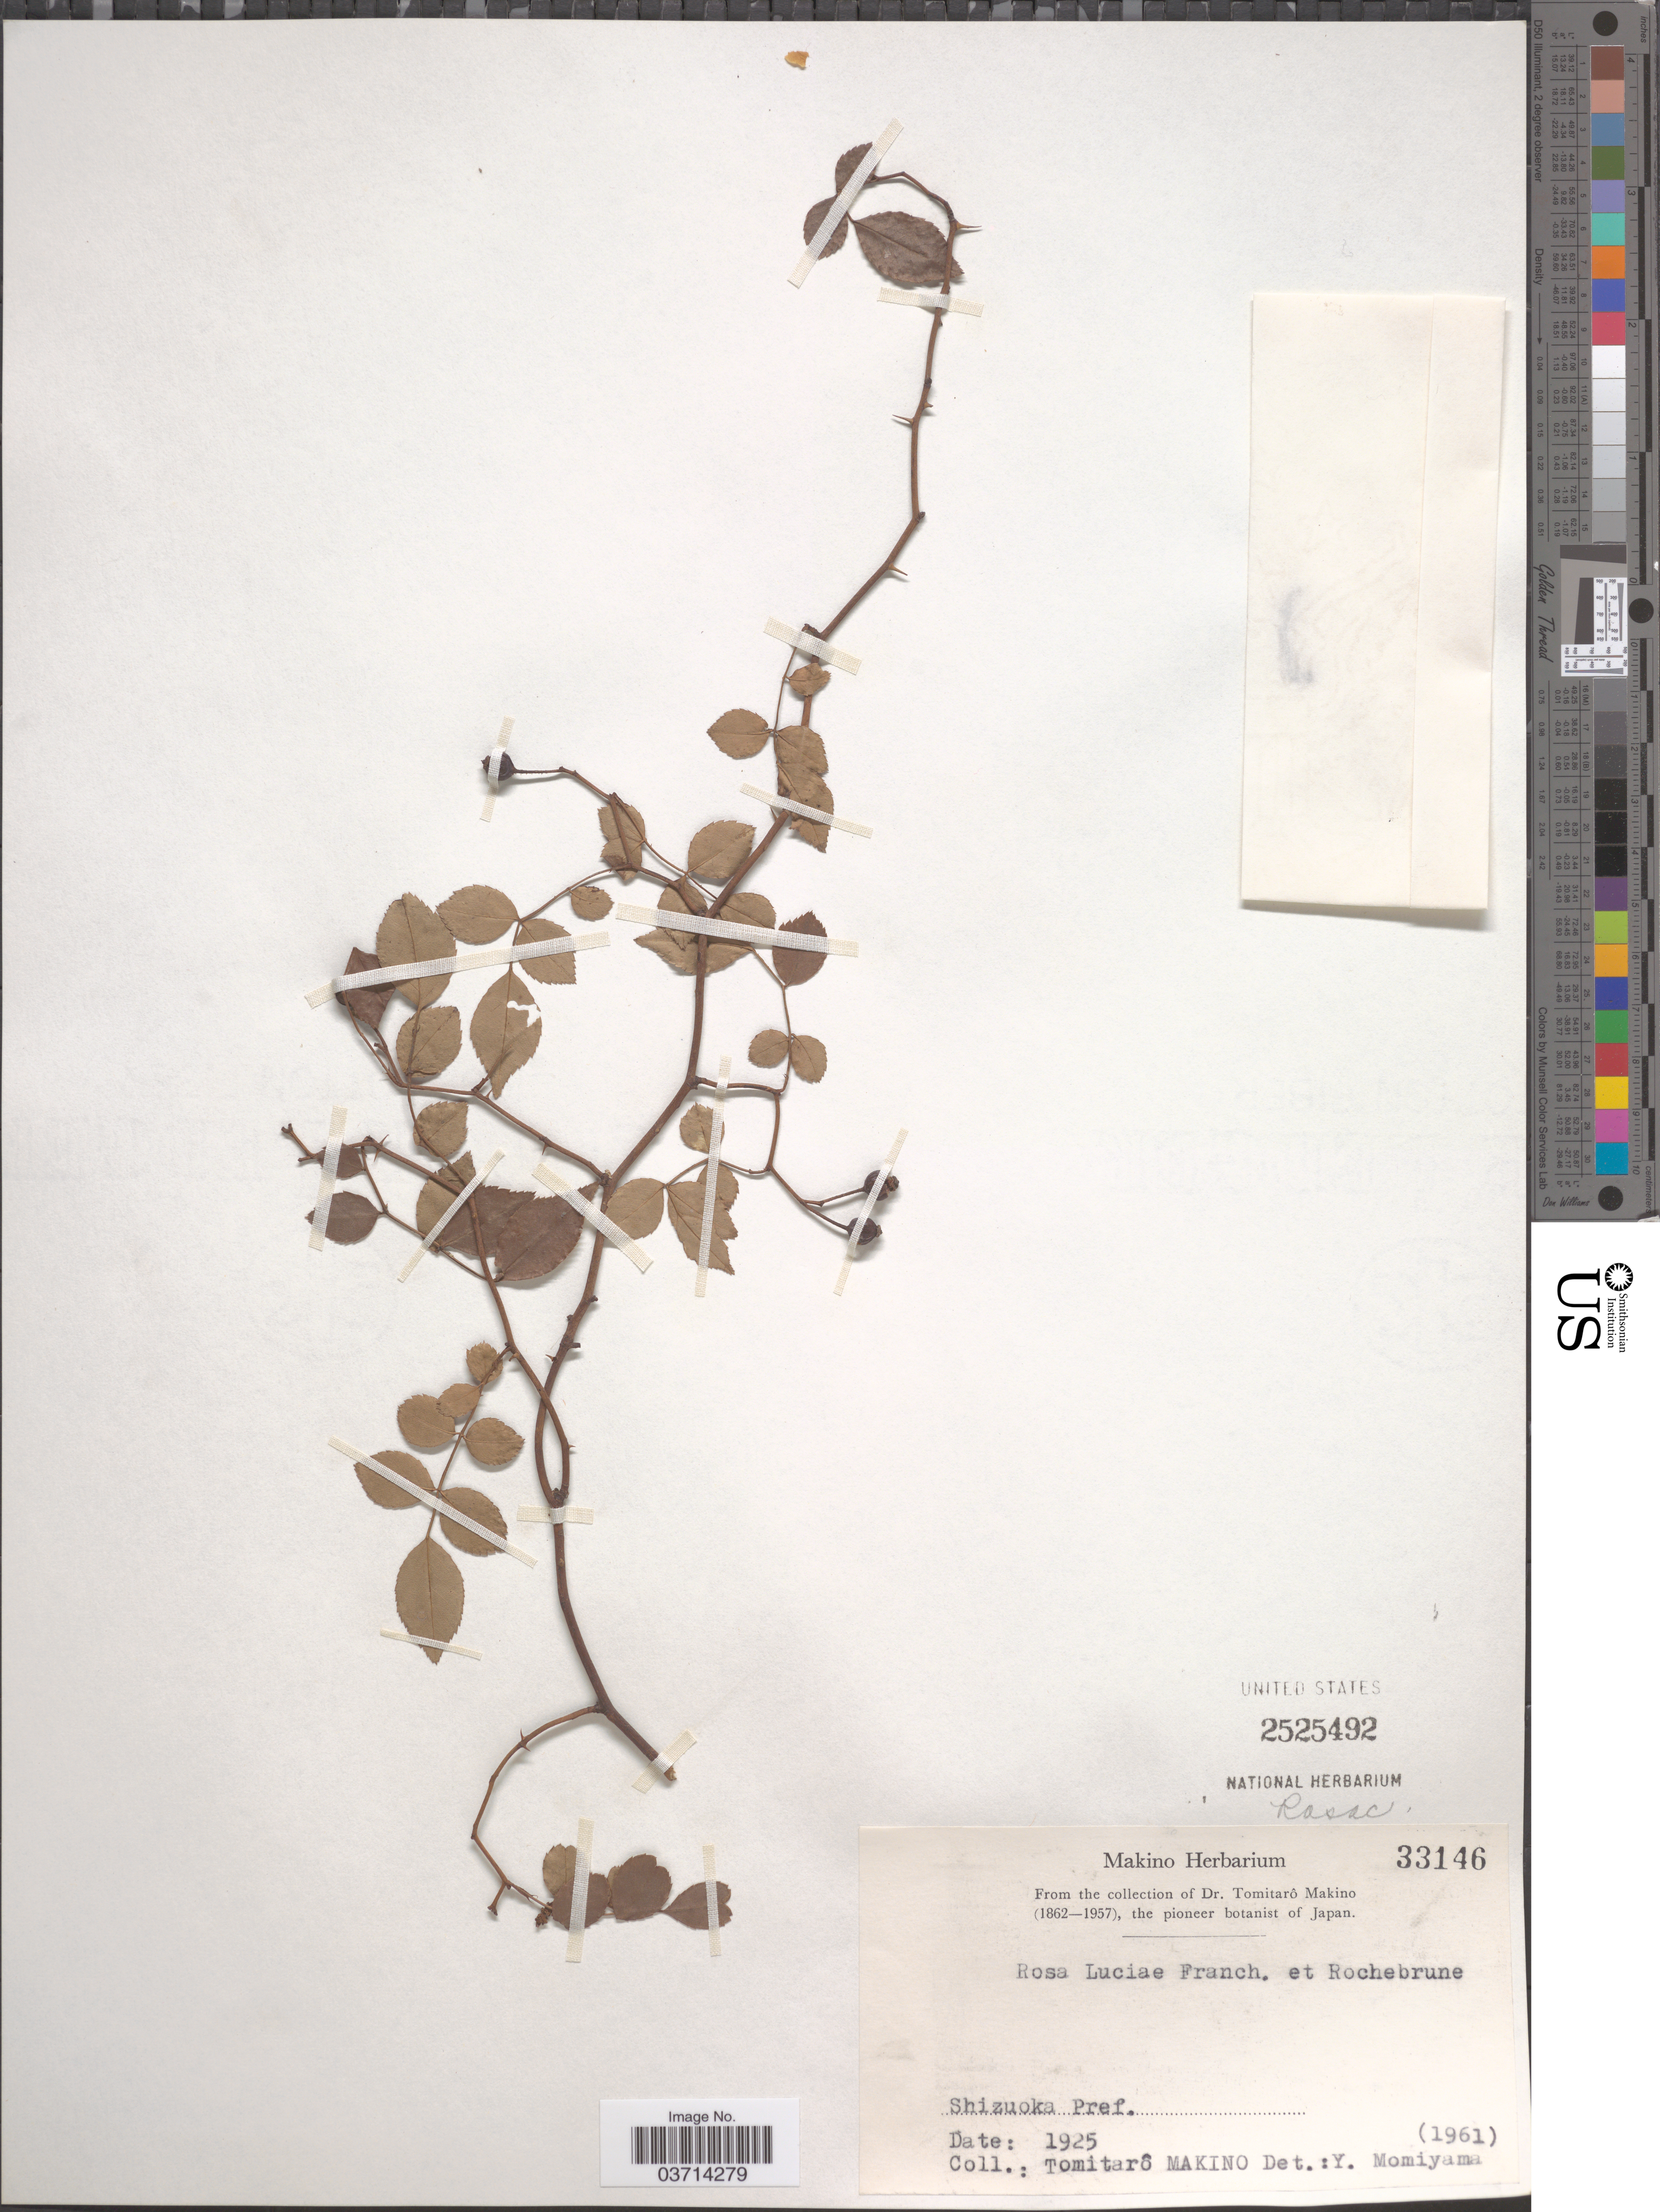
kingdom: Plantae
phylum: Tracheophyta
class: Magnoliopsida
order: Rosales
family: Rosaceae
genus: Rosa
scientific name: Rosa luciae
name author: Franch. & Rochebr.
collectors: T. Makino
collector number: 33146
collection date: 1925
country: Japan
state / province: Sizuoka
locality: Shizuoka Pref.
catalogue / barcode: US 2525492